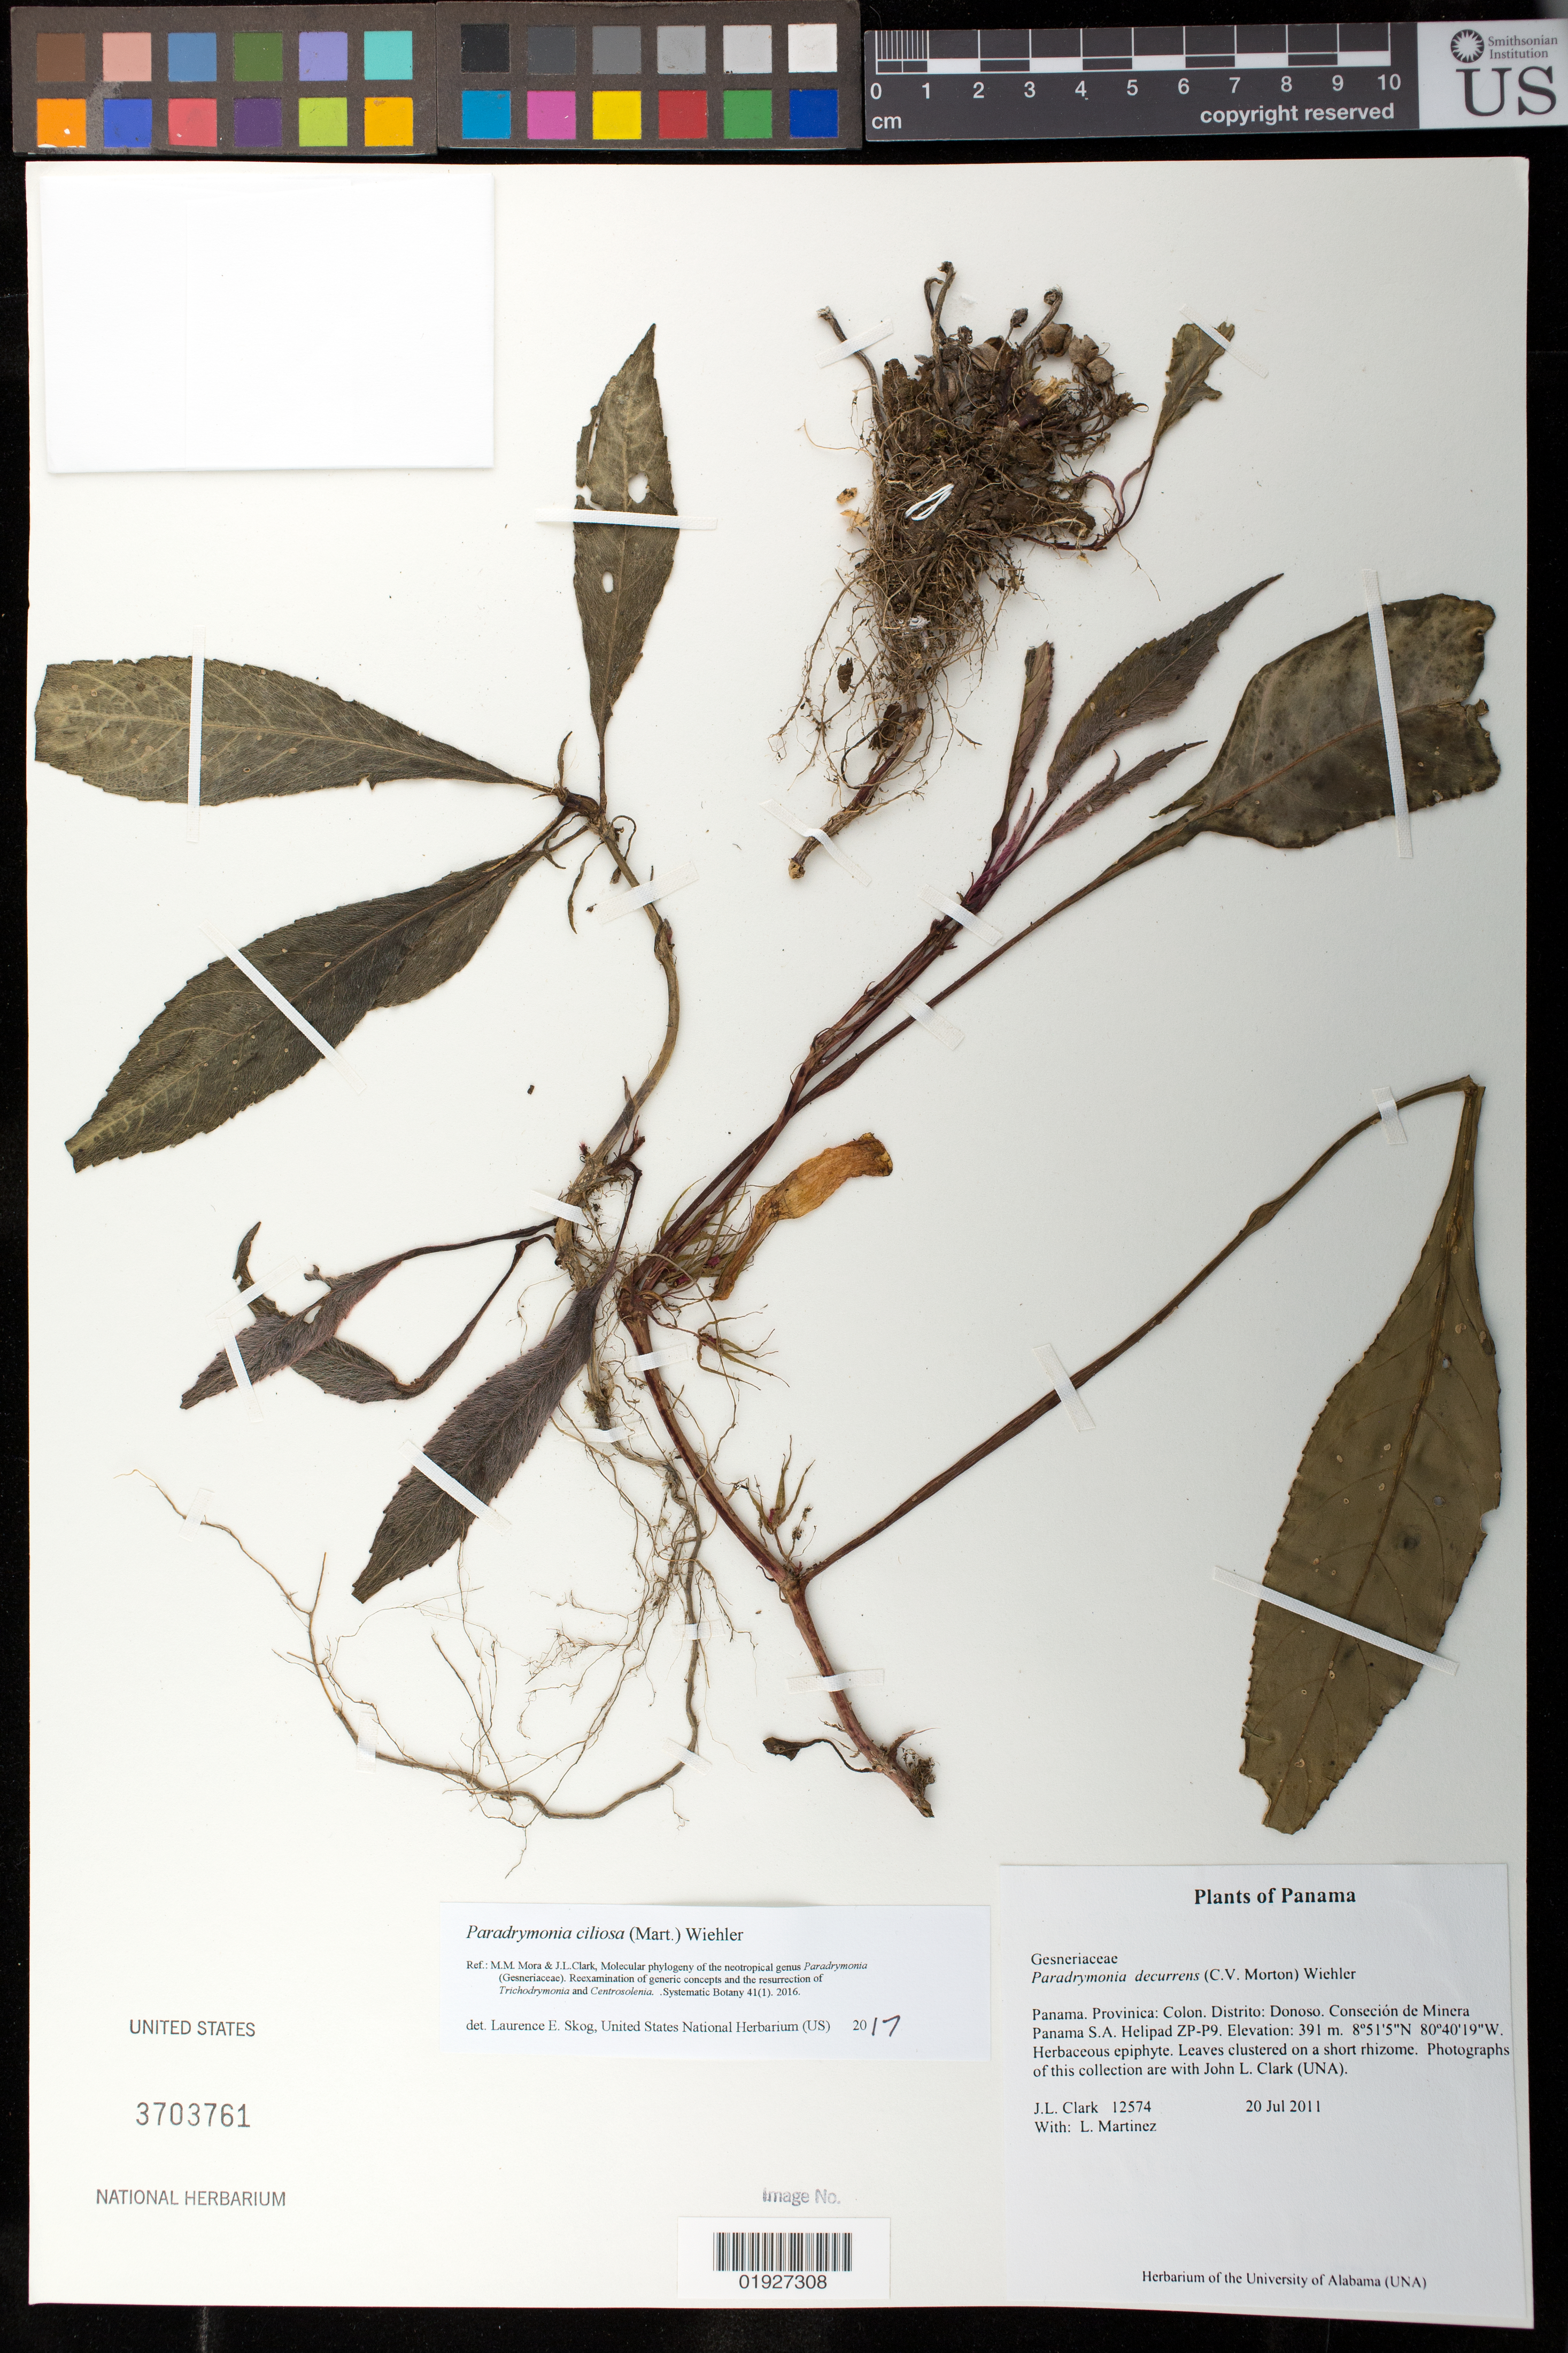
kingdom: Plantae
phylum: Tracheophyta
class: Magnoliopsida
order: Lamiales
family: Gesneriaceae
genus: Paradrymonia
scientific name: Paradrymonia ciliosa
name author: (Mart.) Wiehler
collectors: J. L. Clark & L. Martinez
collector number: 12574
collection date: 2011-07-20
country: Panama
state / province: Colón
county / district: Donoso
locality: Conseción de Minera Panama S.A. Helipad ZP-P9.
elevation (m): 391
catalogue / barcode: US 3703761